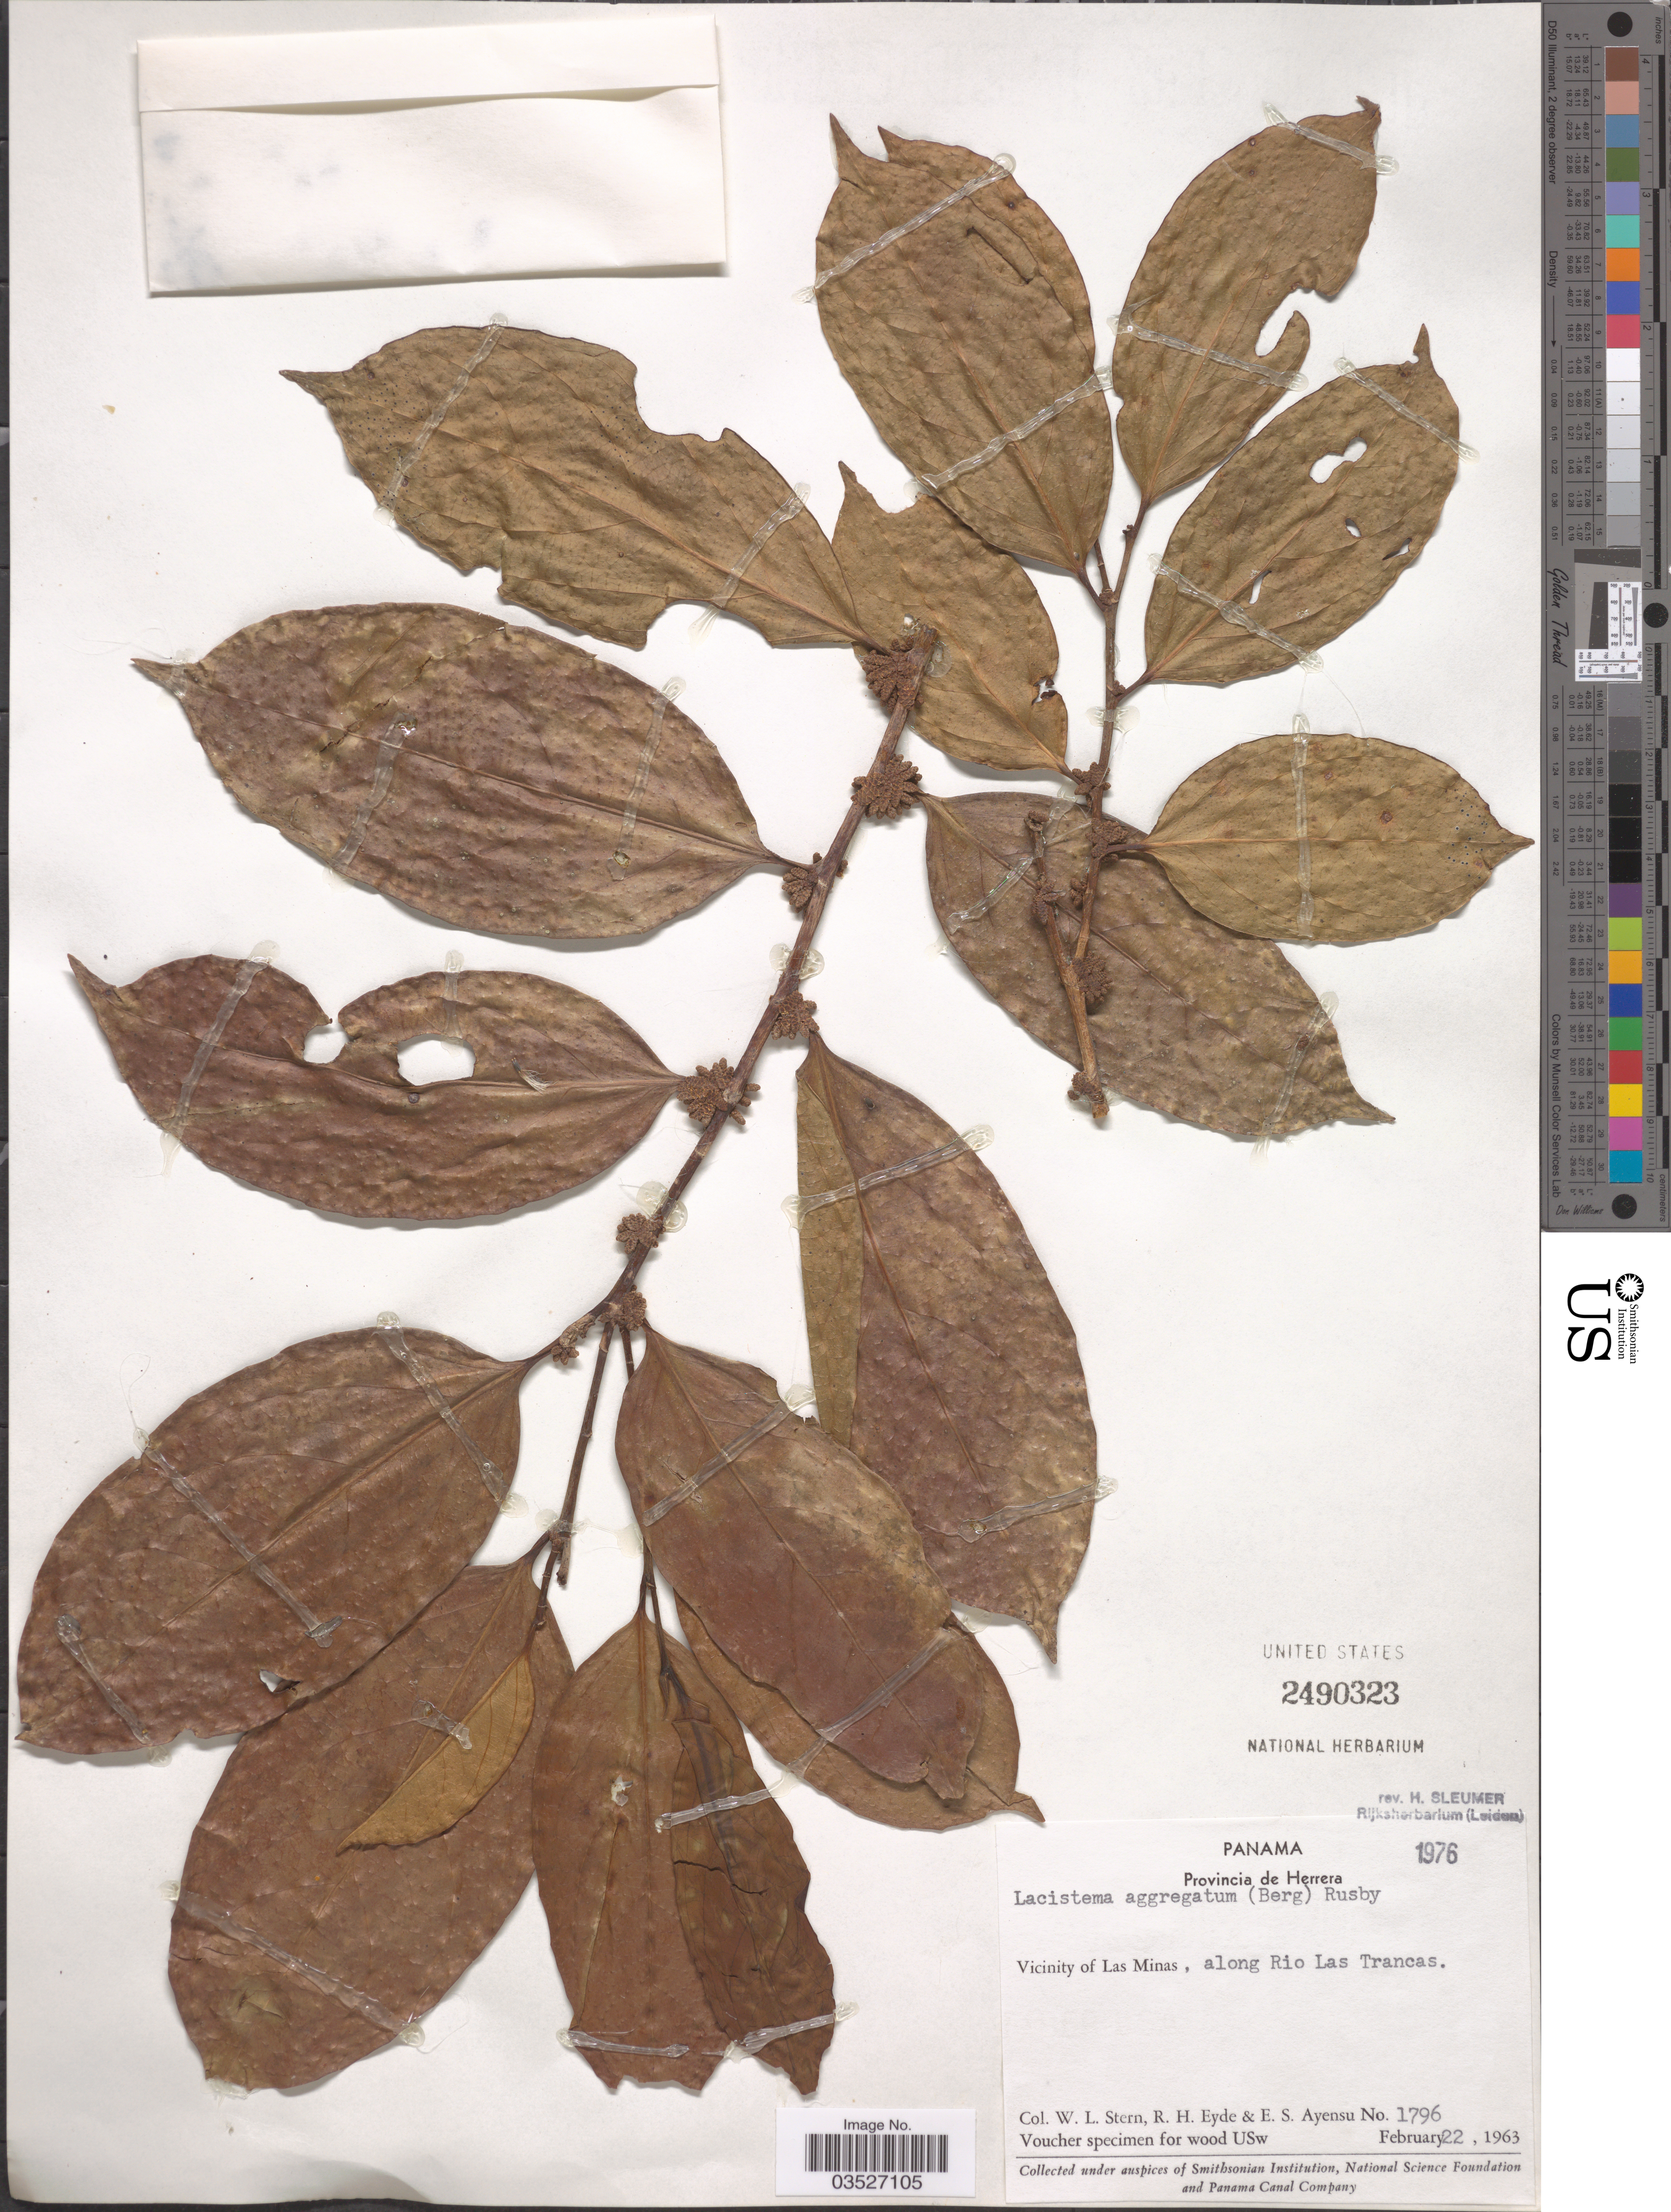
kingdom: Plantae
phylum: Tracheophyta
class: Magnoliopsida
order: Malpighiales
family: Lacistemataceae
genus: Lacistema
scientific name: Lacistema aggregatum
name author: (P.J. Bergius) Rusby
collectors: W. L. Stern, R. H. Eyde & E. S. Ayensu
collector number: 1796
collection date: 1963-02-20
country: Panama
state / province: Herrera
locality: Vicinity of Las Minas, along Rio Las Trancas.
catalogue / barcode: US 2490323